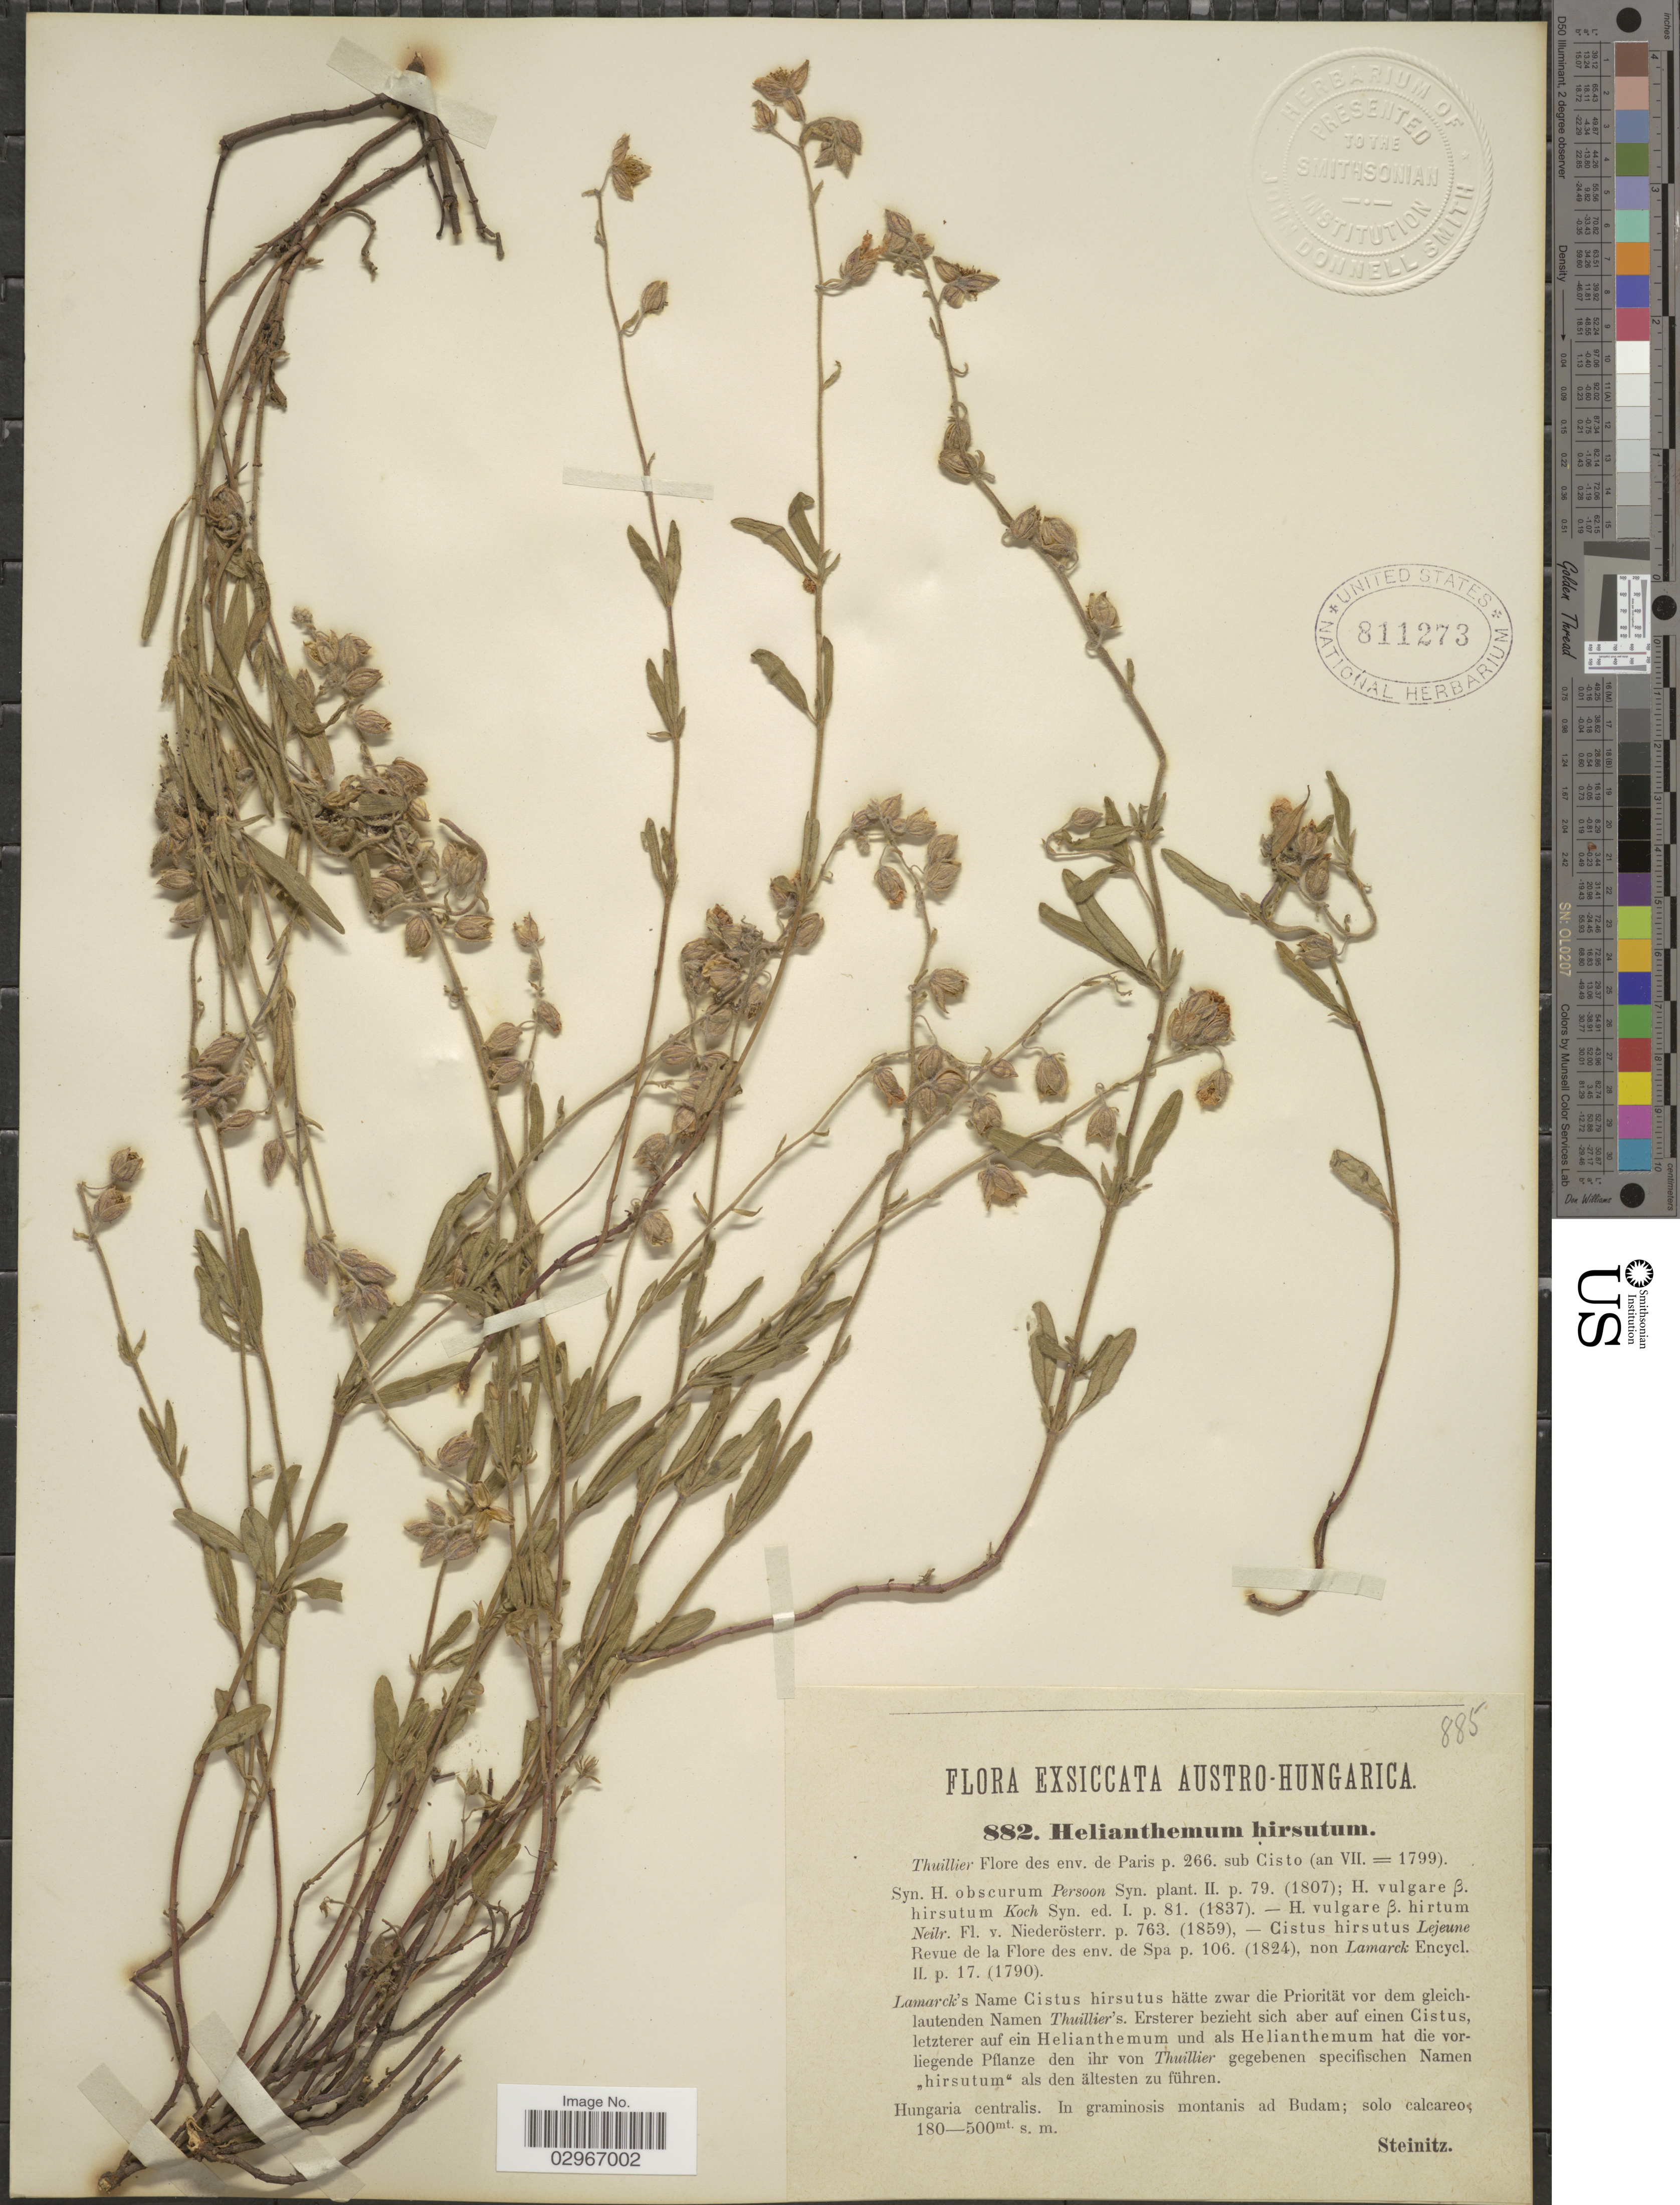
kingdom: Plantae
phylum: Tracheophyta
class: Magnoliopsida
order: Malvales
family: Cistaceae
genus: Helianthemum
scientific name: Helianthemum hirsutum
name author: Merat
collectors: -. Steinitz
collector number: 882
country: Hungary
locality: Austro-Hungarica. Hungaria centralis. In graminosis montanis ad Budam; solo calcareo.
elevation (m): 180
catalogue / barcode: US 811273